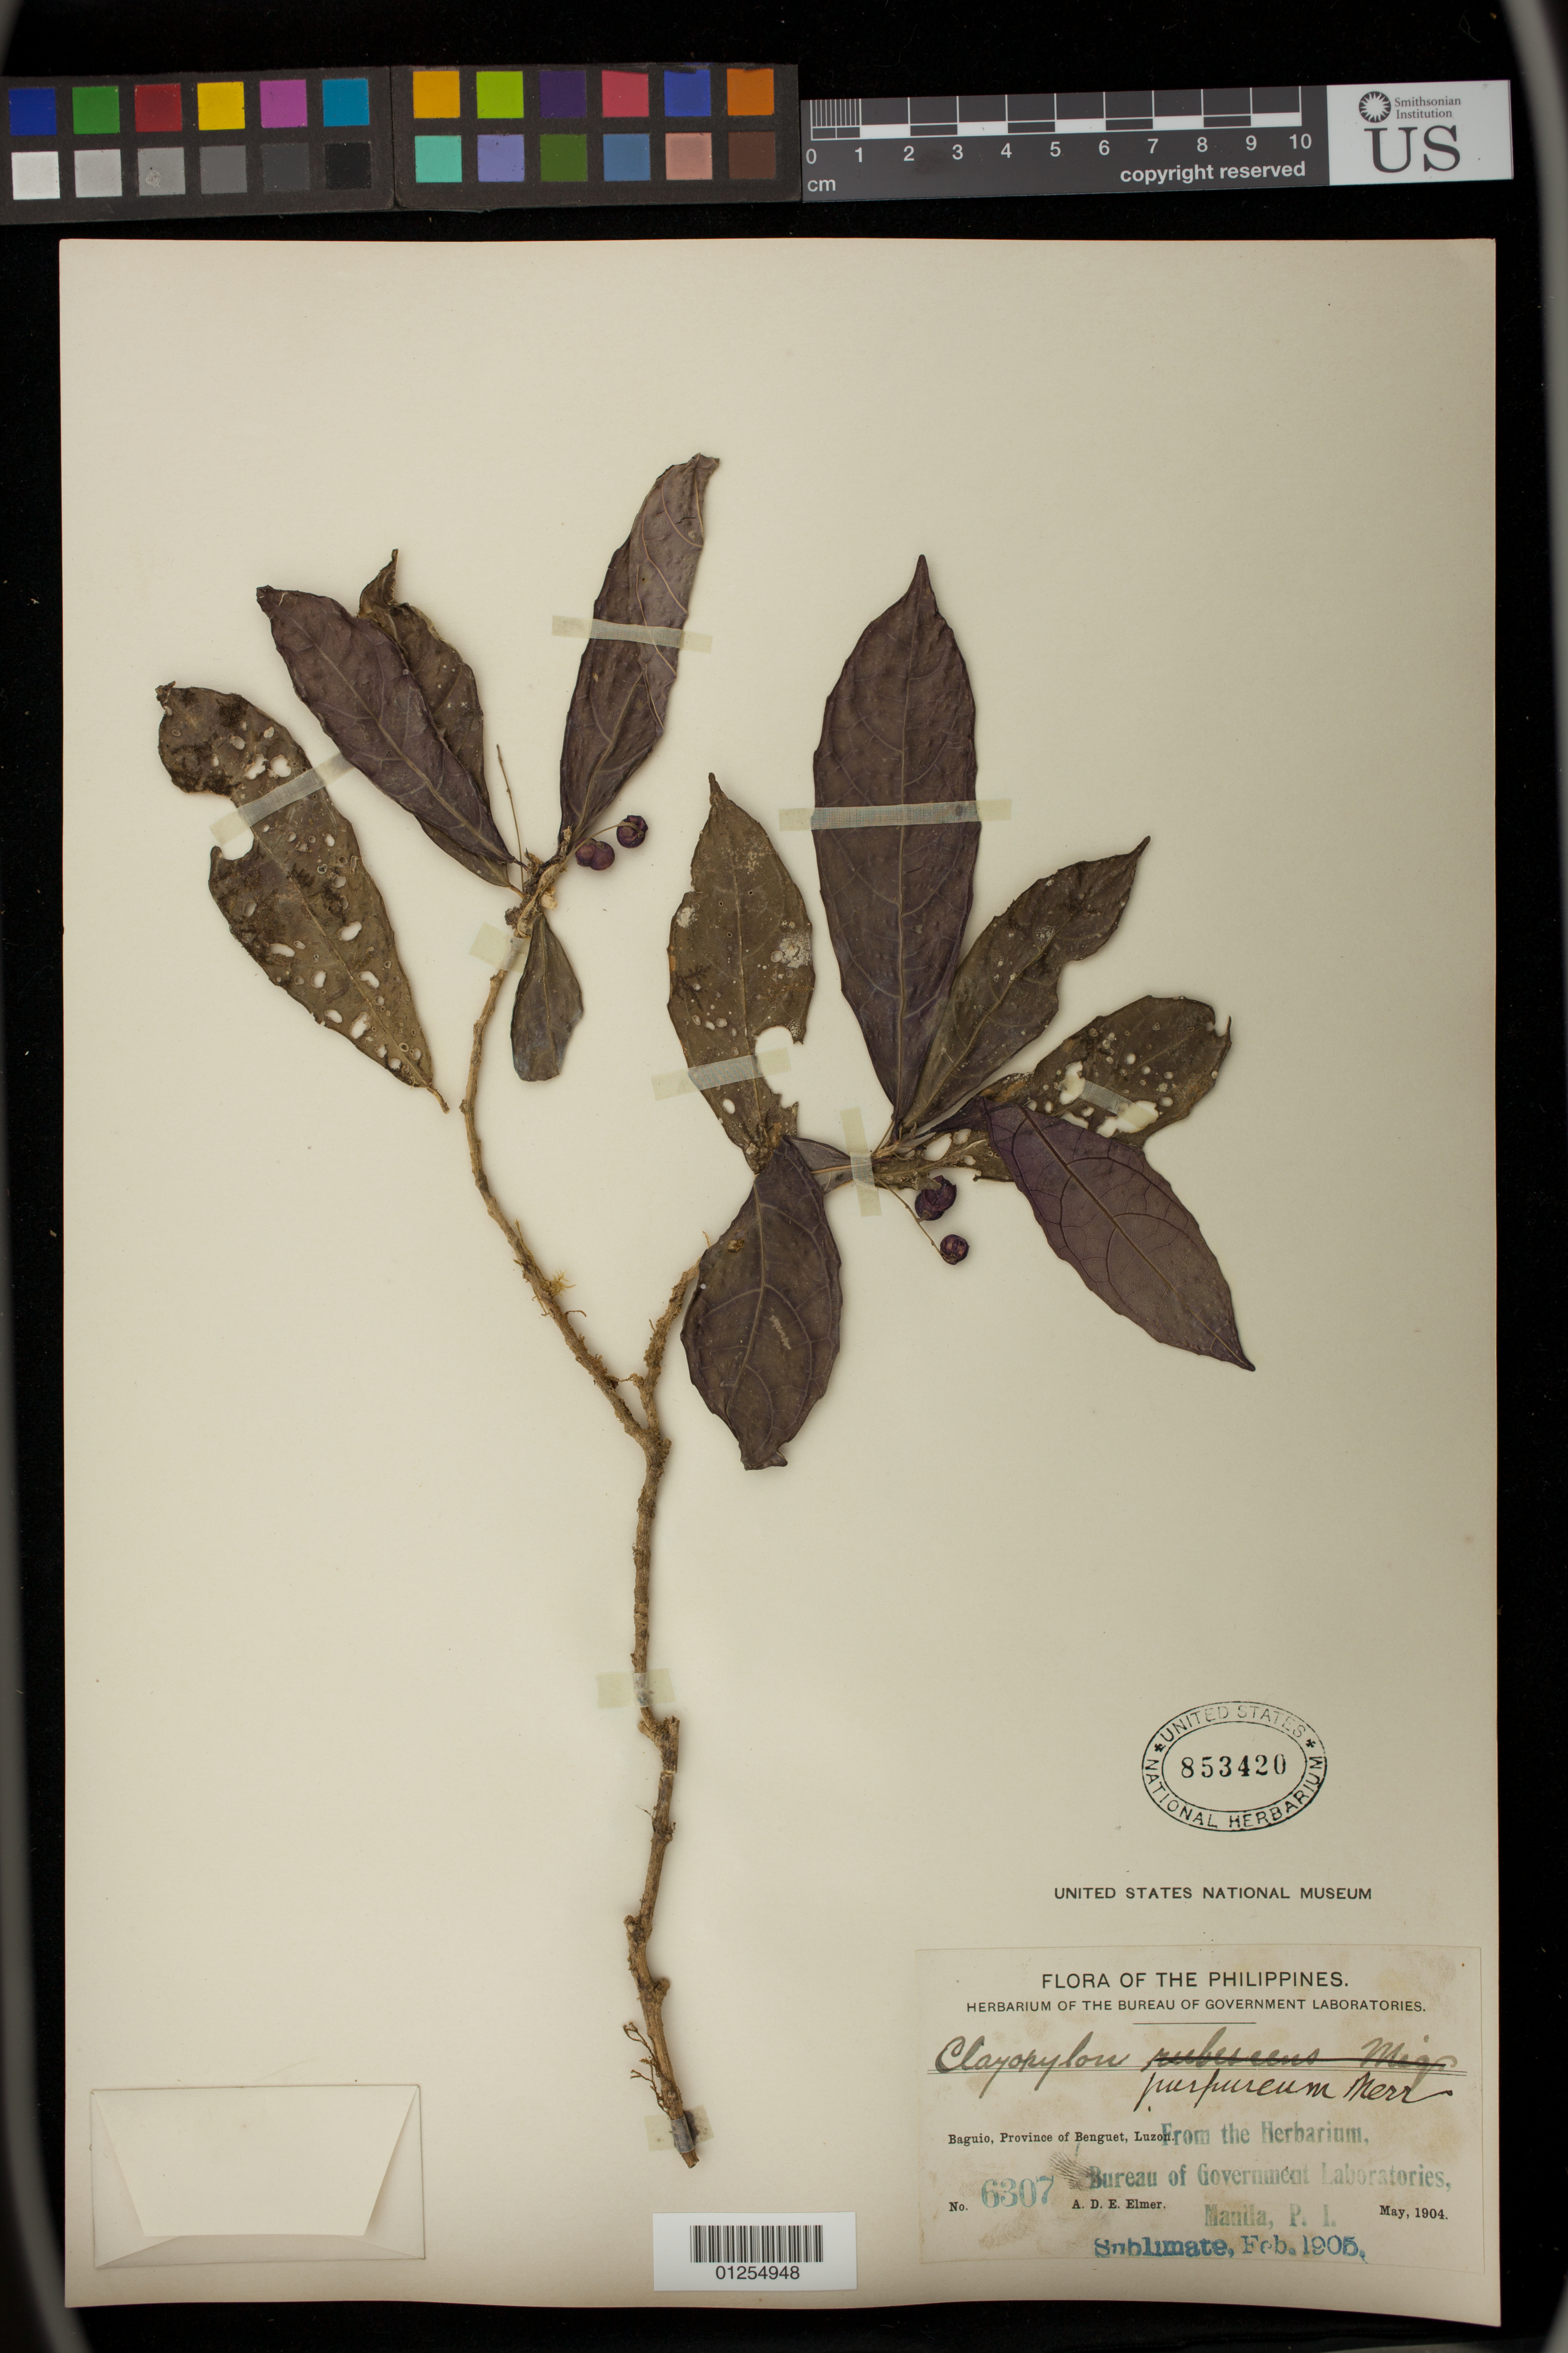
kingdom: Plantae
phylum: Tracheophyta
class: Magnoliopsida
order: Malpighiales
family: Euphorbiaceae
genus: Claoxylon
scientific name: Claoxylon purpureum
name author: Merr.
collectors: A. D. E. Elmer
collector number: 6307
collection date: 1904-05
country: Philippines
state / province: Cordillera (Administrative Region)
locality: Baguio, Province of Benguet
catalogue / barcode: US 853420